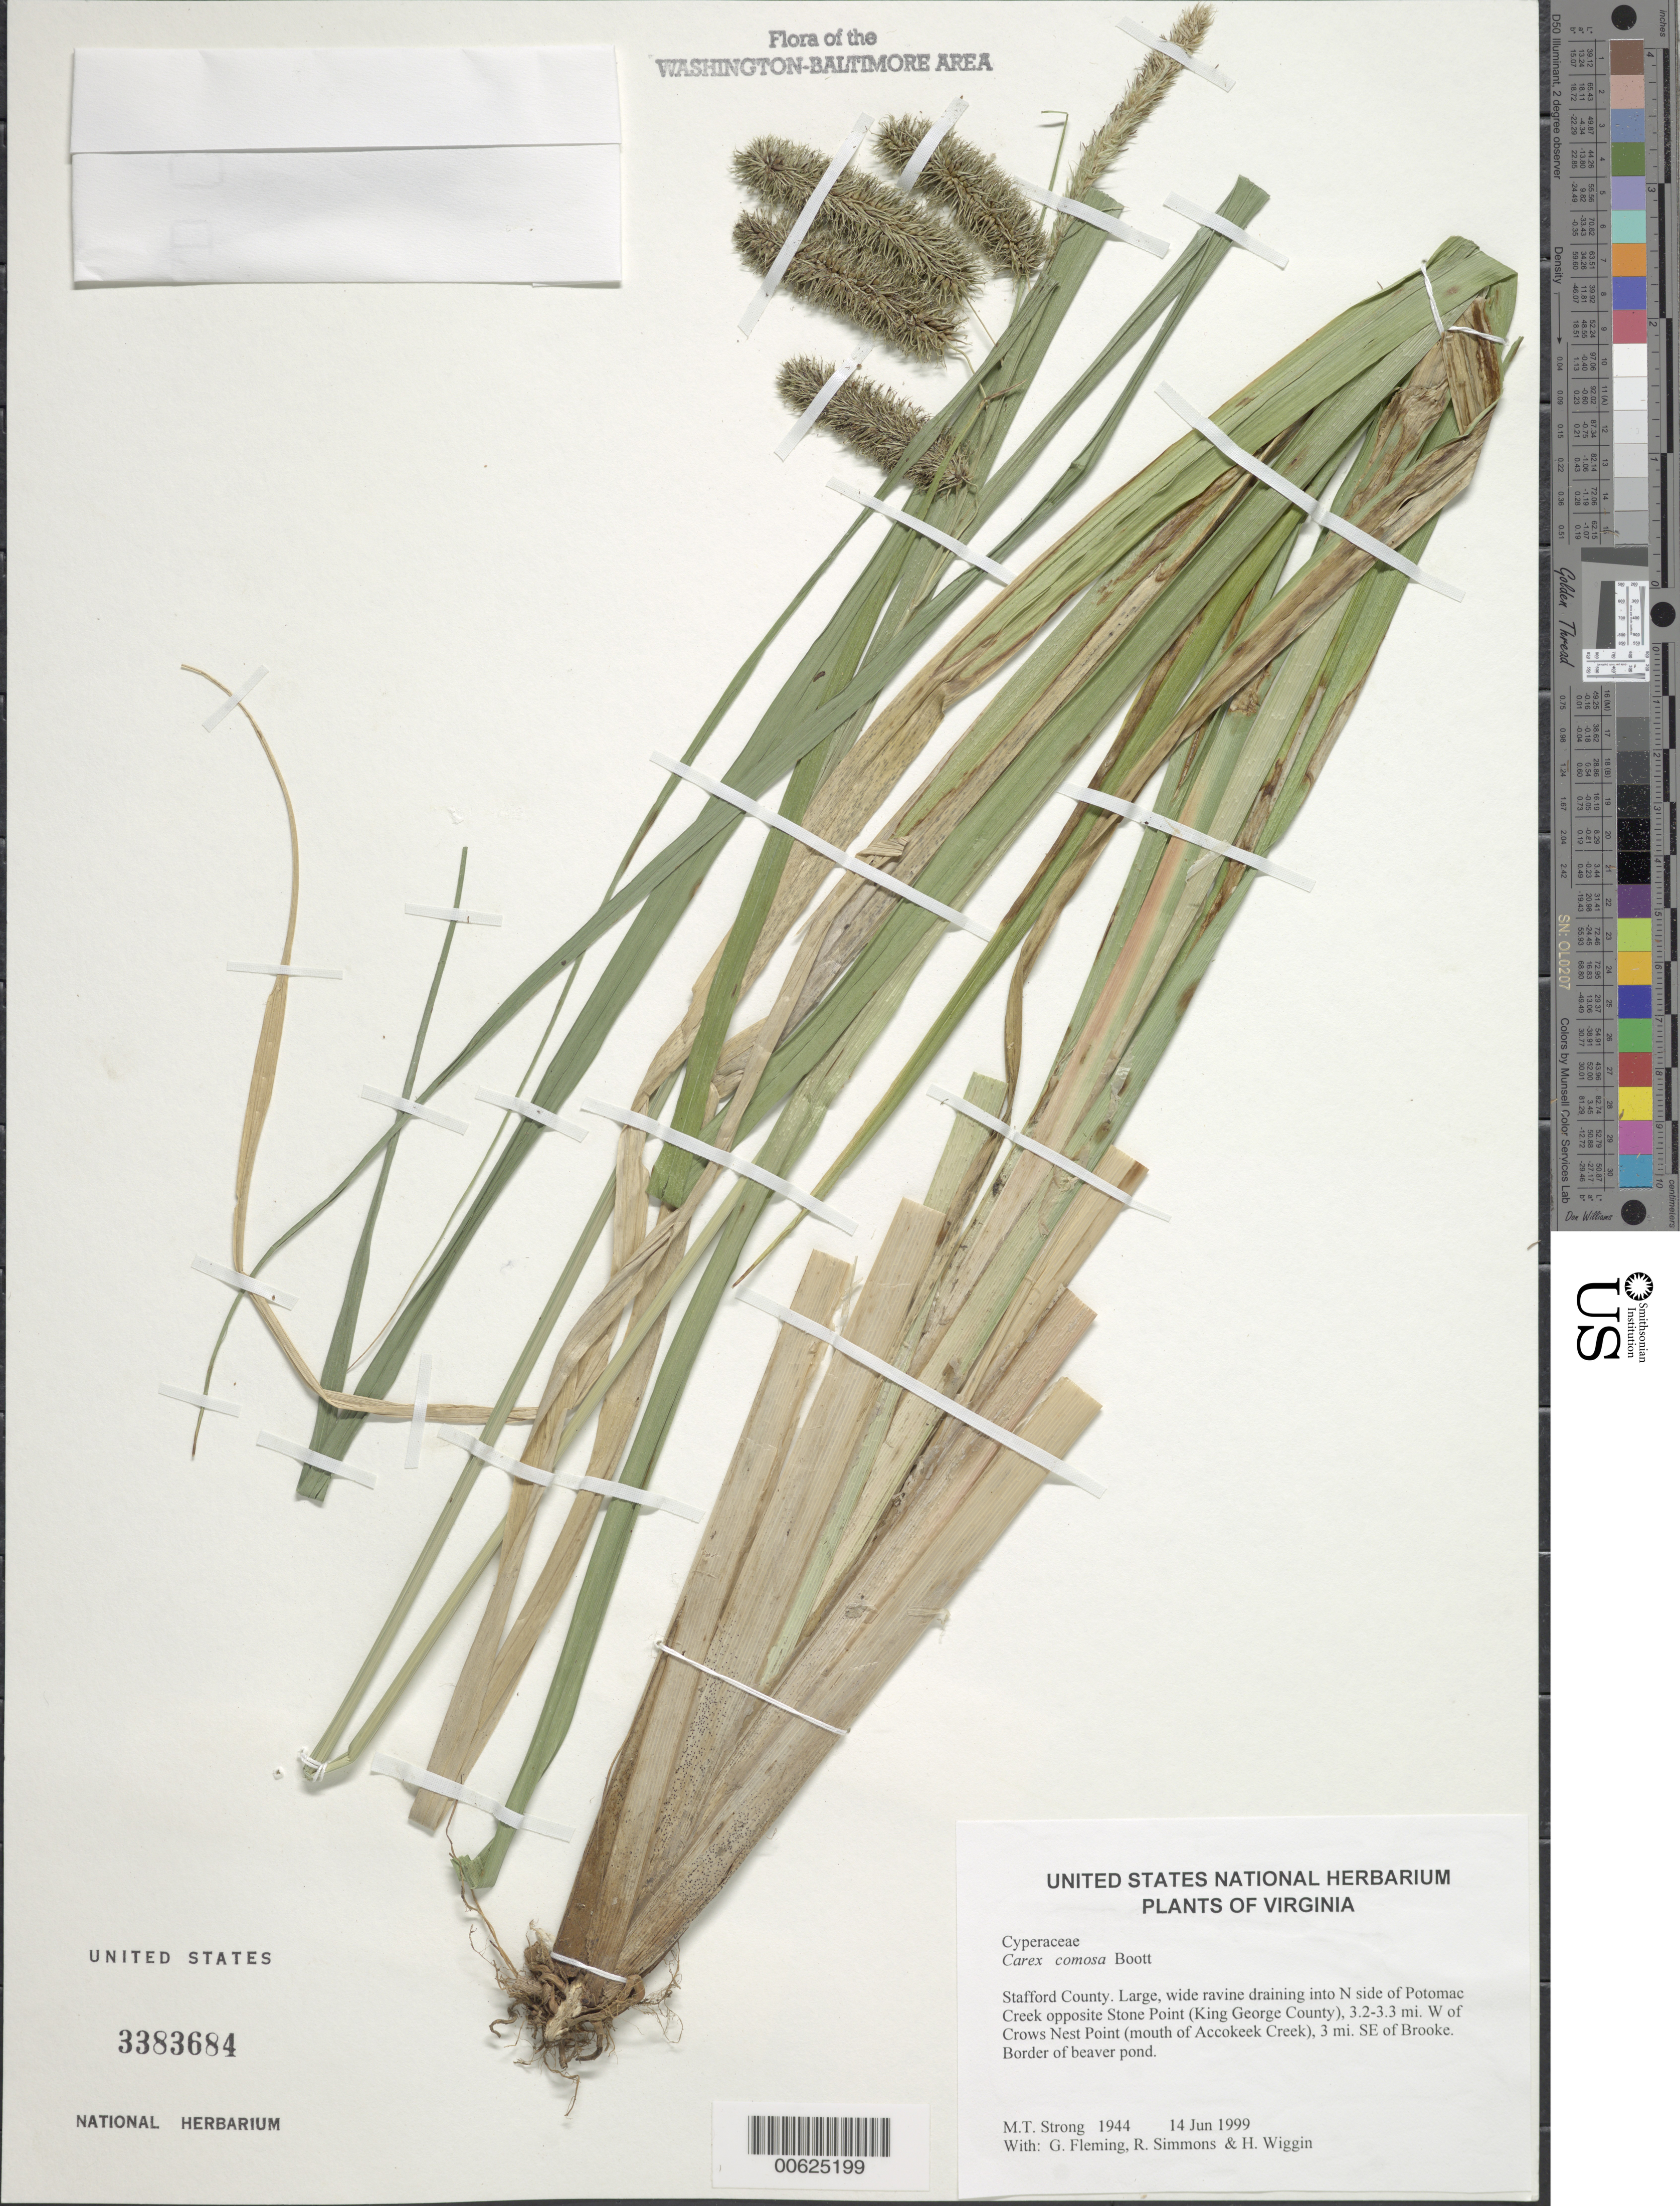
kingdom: Plantae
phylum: Tracheophyta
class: Liliopsida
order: Poales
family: Cyperaceae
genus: Carex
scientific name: Carex comosa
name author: Boott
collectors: M. T. Strong, G. Fleming, R. Simmons & H. Wiggins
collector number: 1944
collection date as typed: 14 Jun 1999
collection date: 1999-06-14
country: United States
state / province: Virginia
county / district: Stafford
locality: Large, wide ravine draining into N side of Potomac Creek opposite Stone Point (King George County), 3.2-3.3 mi. W of Crows Nest Point (mouth of Accokeek Creek), 3 mi. SE of Brooke.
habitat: Border of beaver pond.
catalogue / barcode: US 3383684